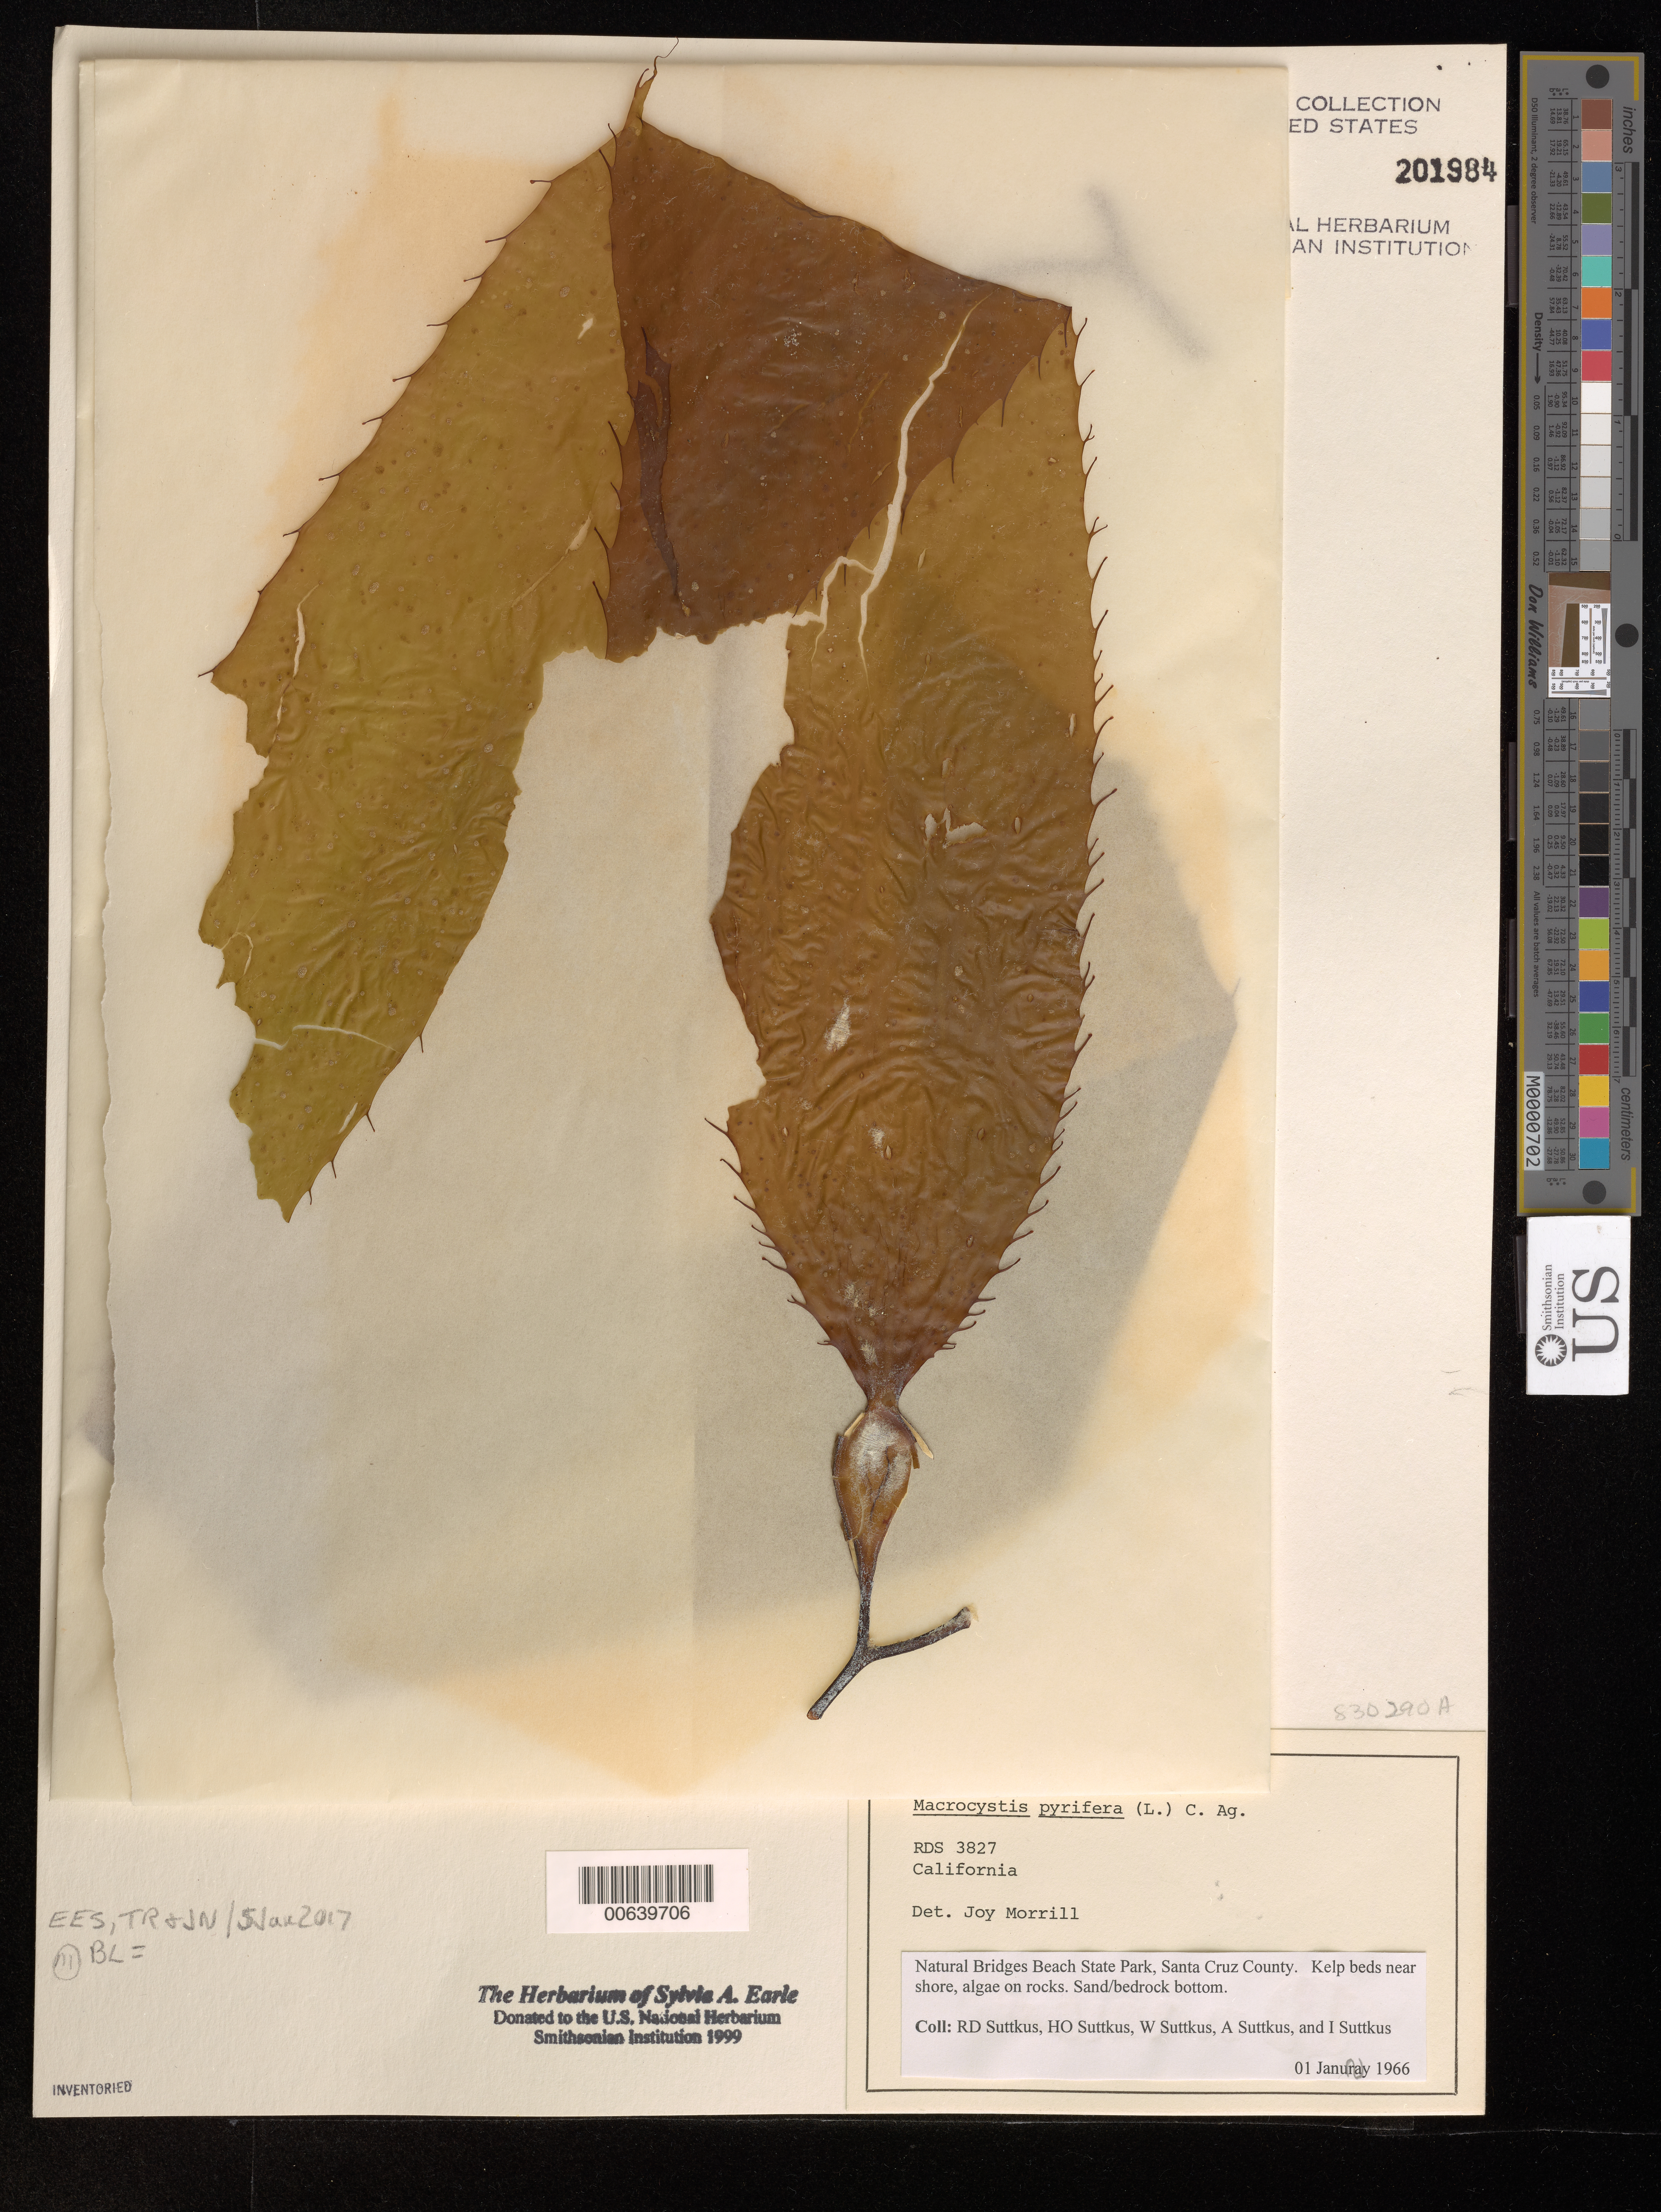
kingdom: Chromista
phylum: Ochrophyta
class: Phaeophyceae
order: Laminariales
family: Laminariaceae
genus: Macrocystis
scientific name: Macrocystis pyrifera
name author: (L.) C. Agardh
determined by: Morrill, J.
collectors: R. Suttkus, H. Suttkus, W. Suttkus, A. Suttkus & I. Suttkus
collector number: Rds 3827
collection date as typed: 01 Jan 1966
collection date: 1966-01-01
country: United States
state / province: California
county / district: Santa Cruz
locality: Natural Bridges Beach State Park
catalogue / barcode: US 201984